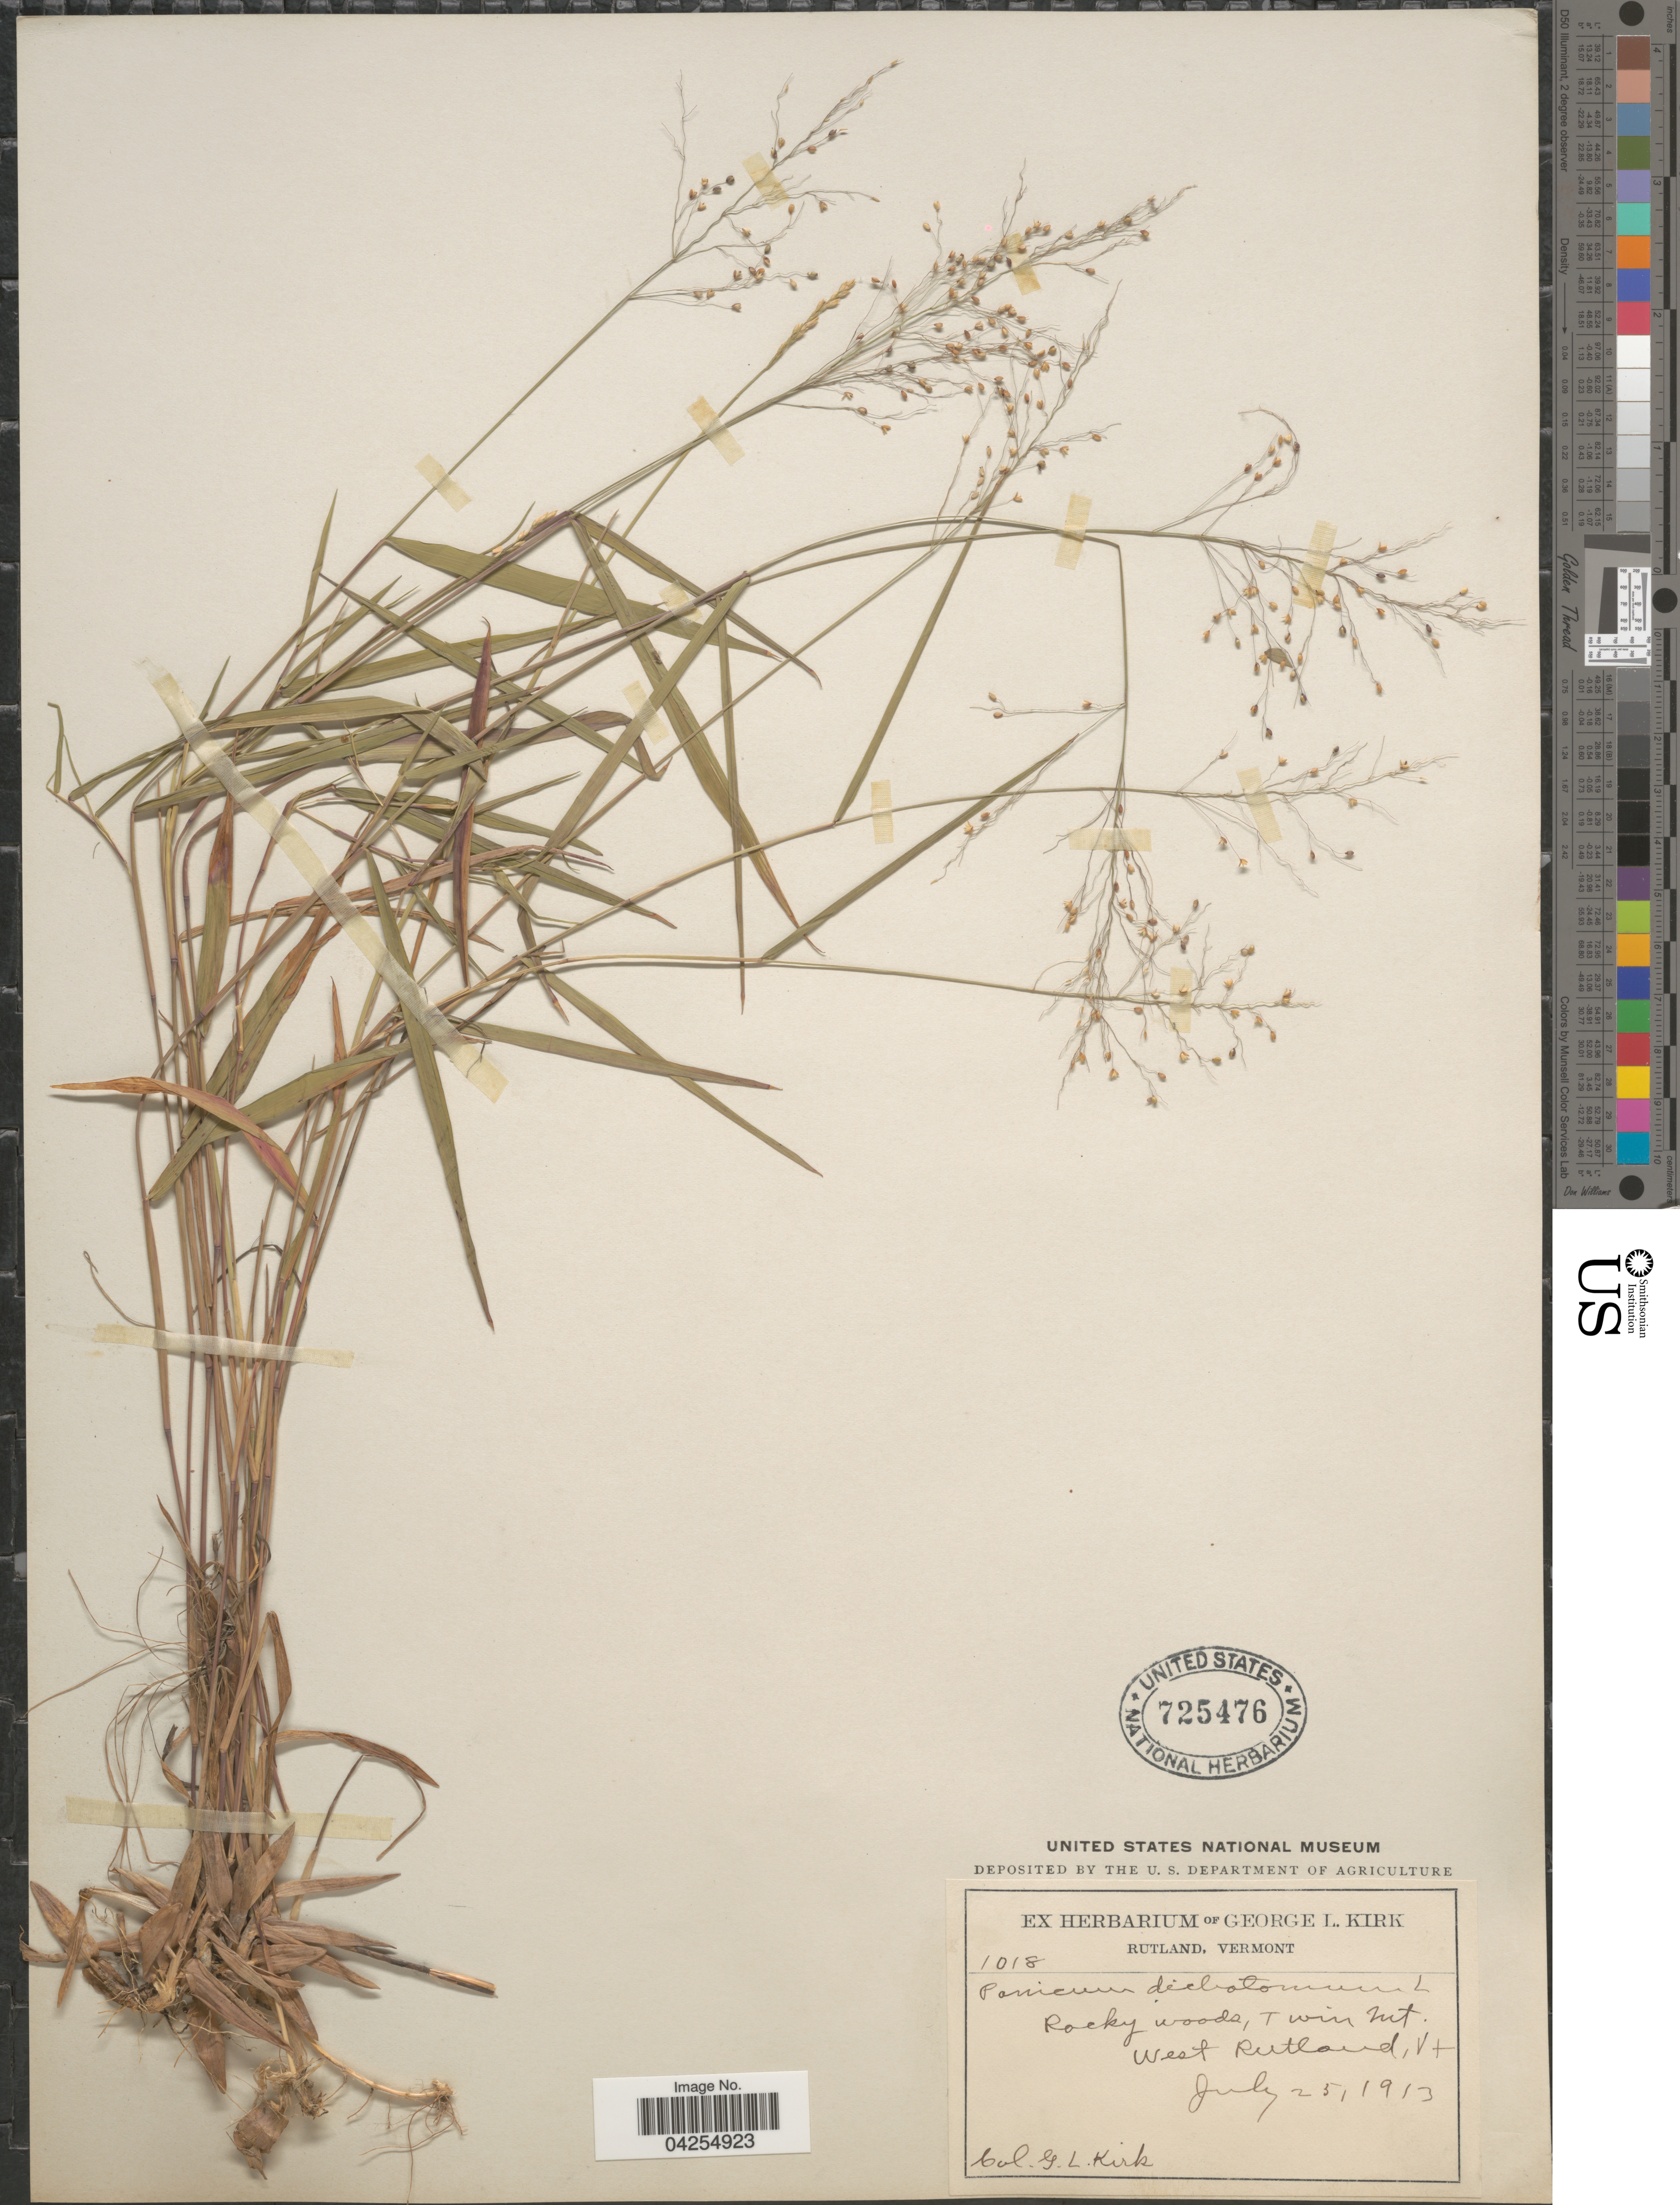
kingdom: Plantae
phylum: Tracheophyta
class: Liliopsida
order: Poales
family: Poaceae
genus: Dichanthelium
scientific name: Dichanthelium dichotomum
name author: (L.) Gould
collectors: G. Kirk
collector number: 1018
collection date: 1913-07-25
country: United States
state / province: Vermont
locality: Twin Mt. West Rutland.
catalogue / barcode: US 725476